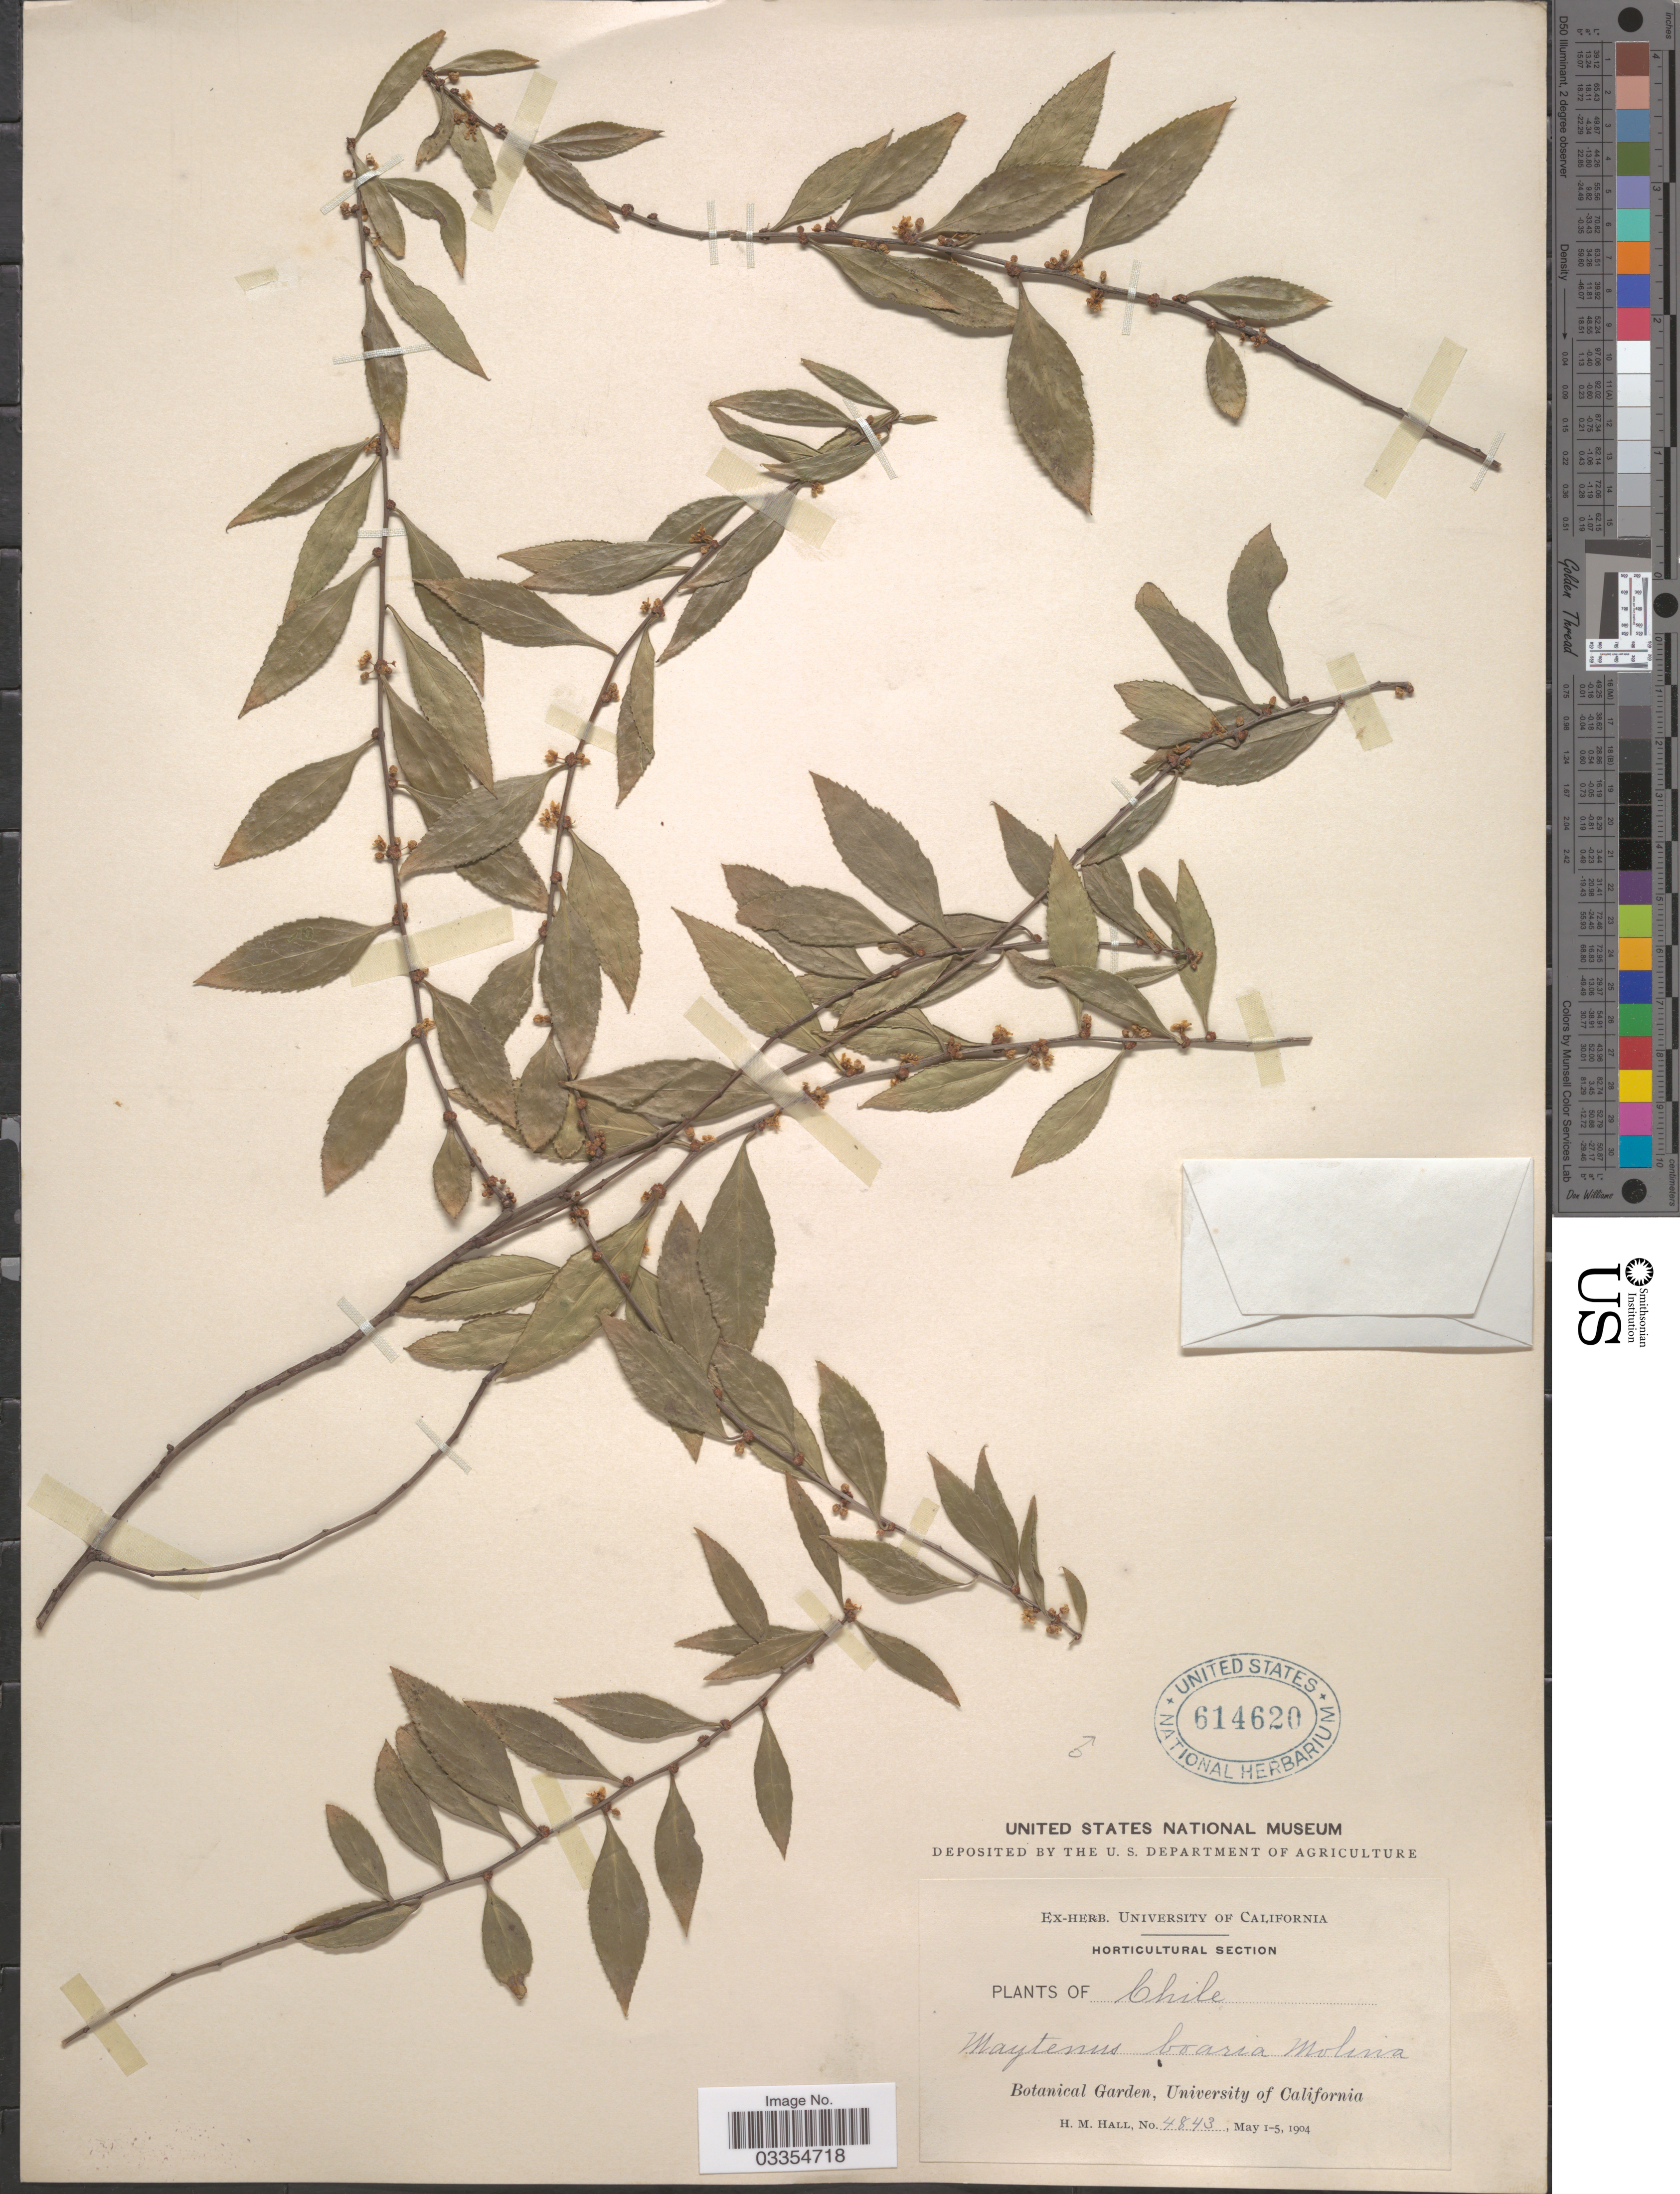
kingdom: Plantae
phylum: Tracheophyta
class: Magnoliopsida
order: Celastrales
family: Celastraceae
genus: Maytenus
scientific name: Maytenus boaria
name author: Molina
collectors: H. M. Hall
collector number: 4843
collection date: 1904-05-01/1904-05-05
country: United States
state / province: California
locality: Botanical Garden, University of California.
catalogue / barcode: US 614620